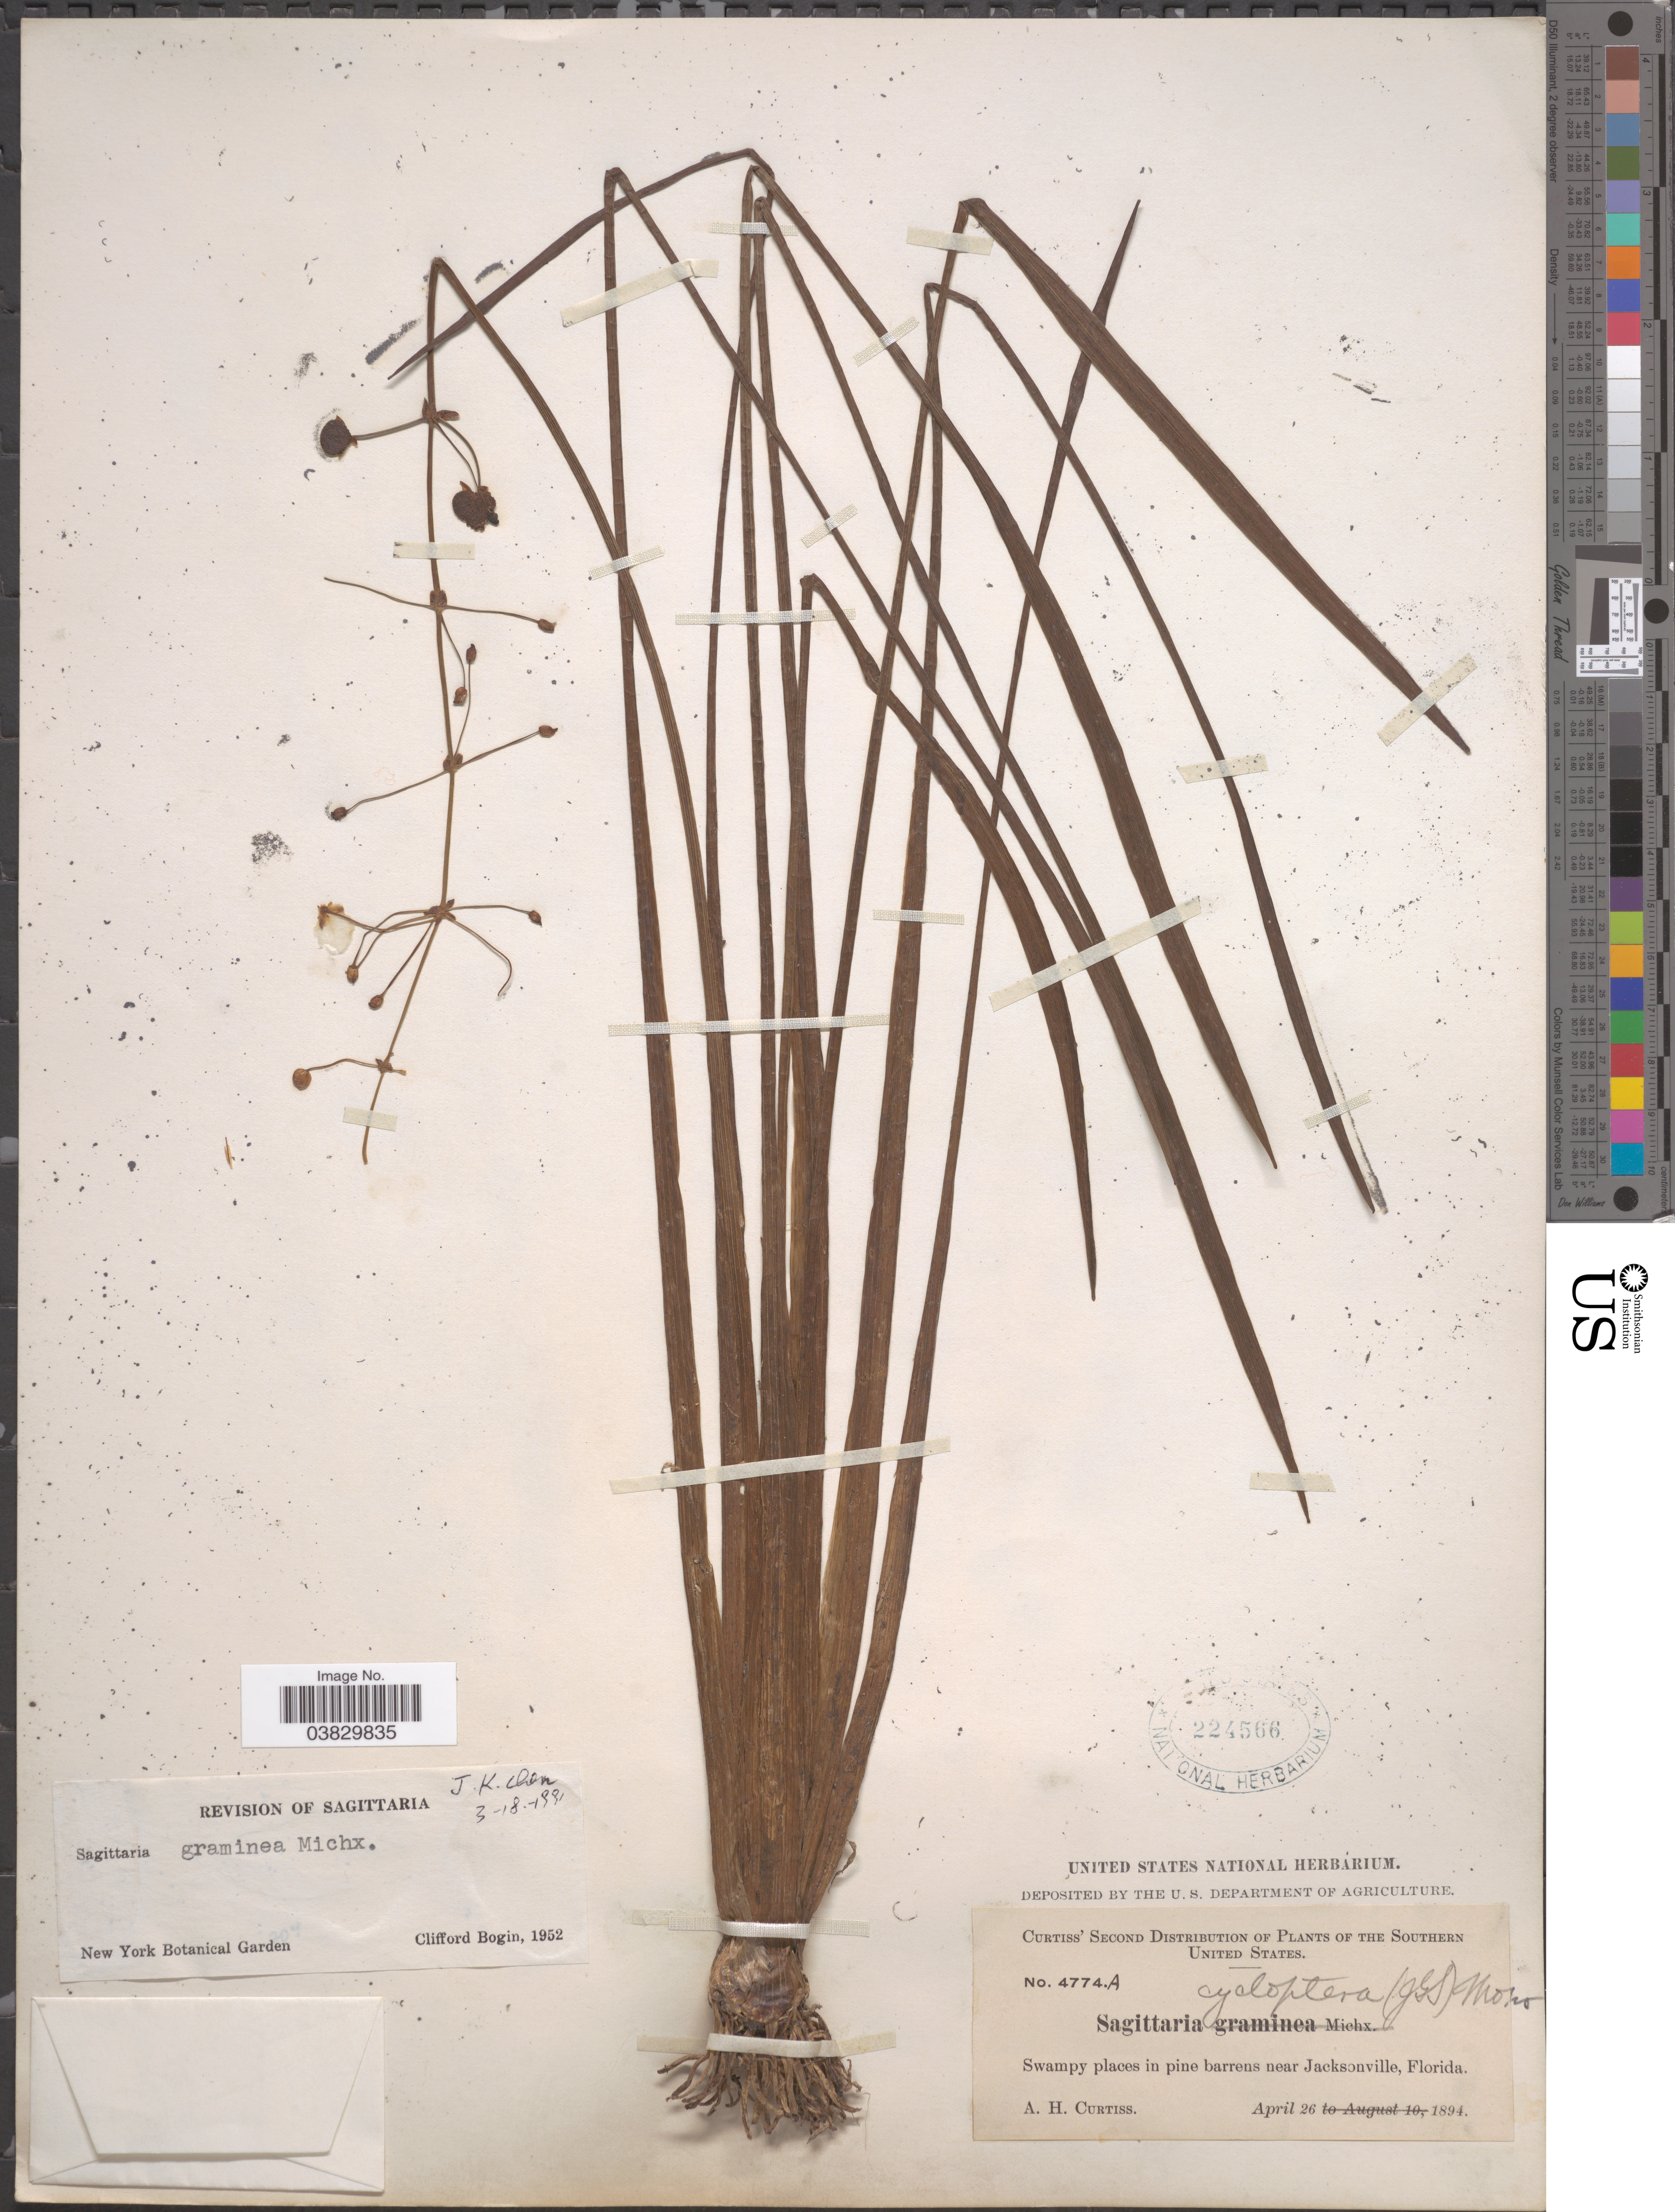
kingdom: Plantae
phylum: Tracheophyta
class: Liliopsida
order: Alismatales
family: Alismataceae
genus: Sagittaria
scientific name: Sagittaria graminea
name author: Michx.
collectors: A. H. Curtiss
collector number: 4774A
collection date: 1894-04-26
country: United States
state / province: Florida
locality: Southern United States. Swampy places in pine barrens near Jacksonville.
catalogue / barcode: US 224566